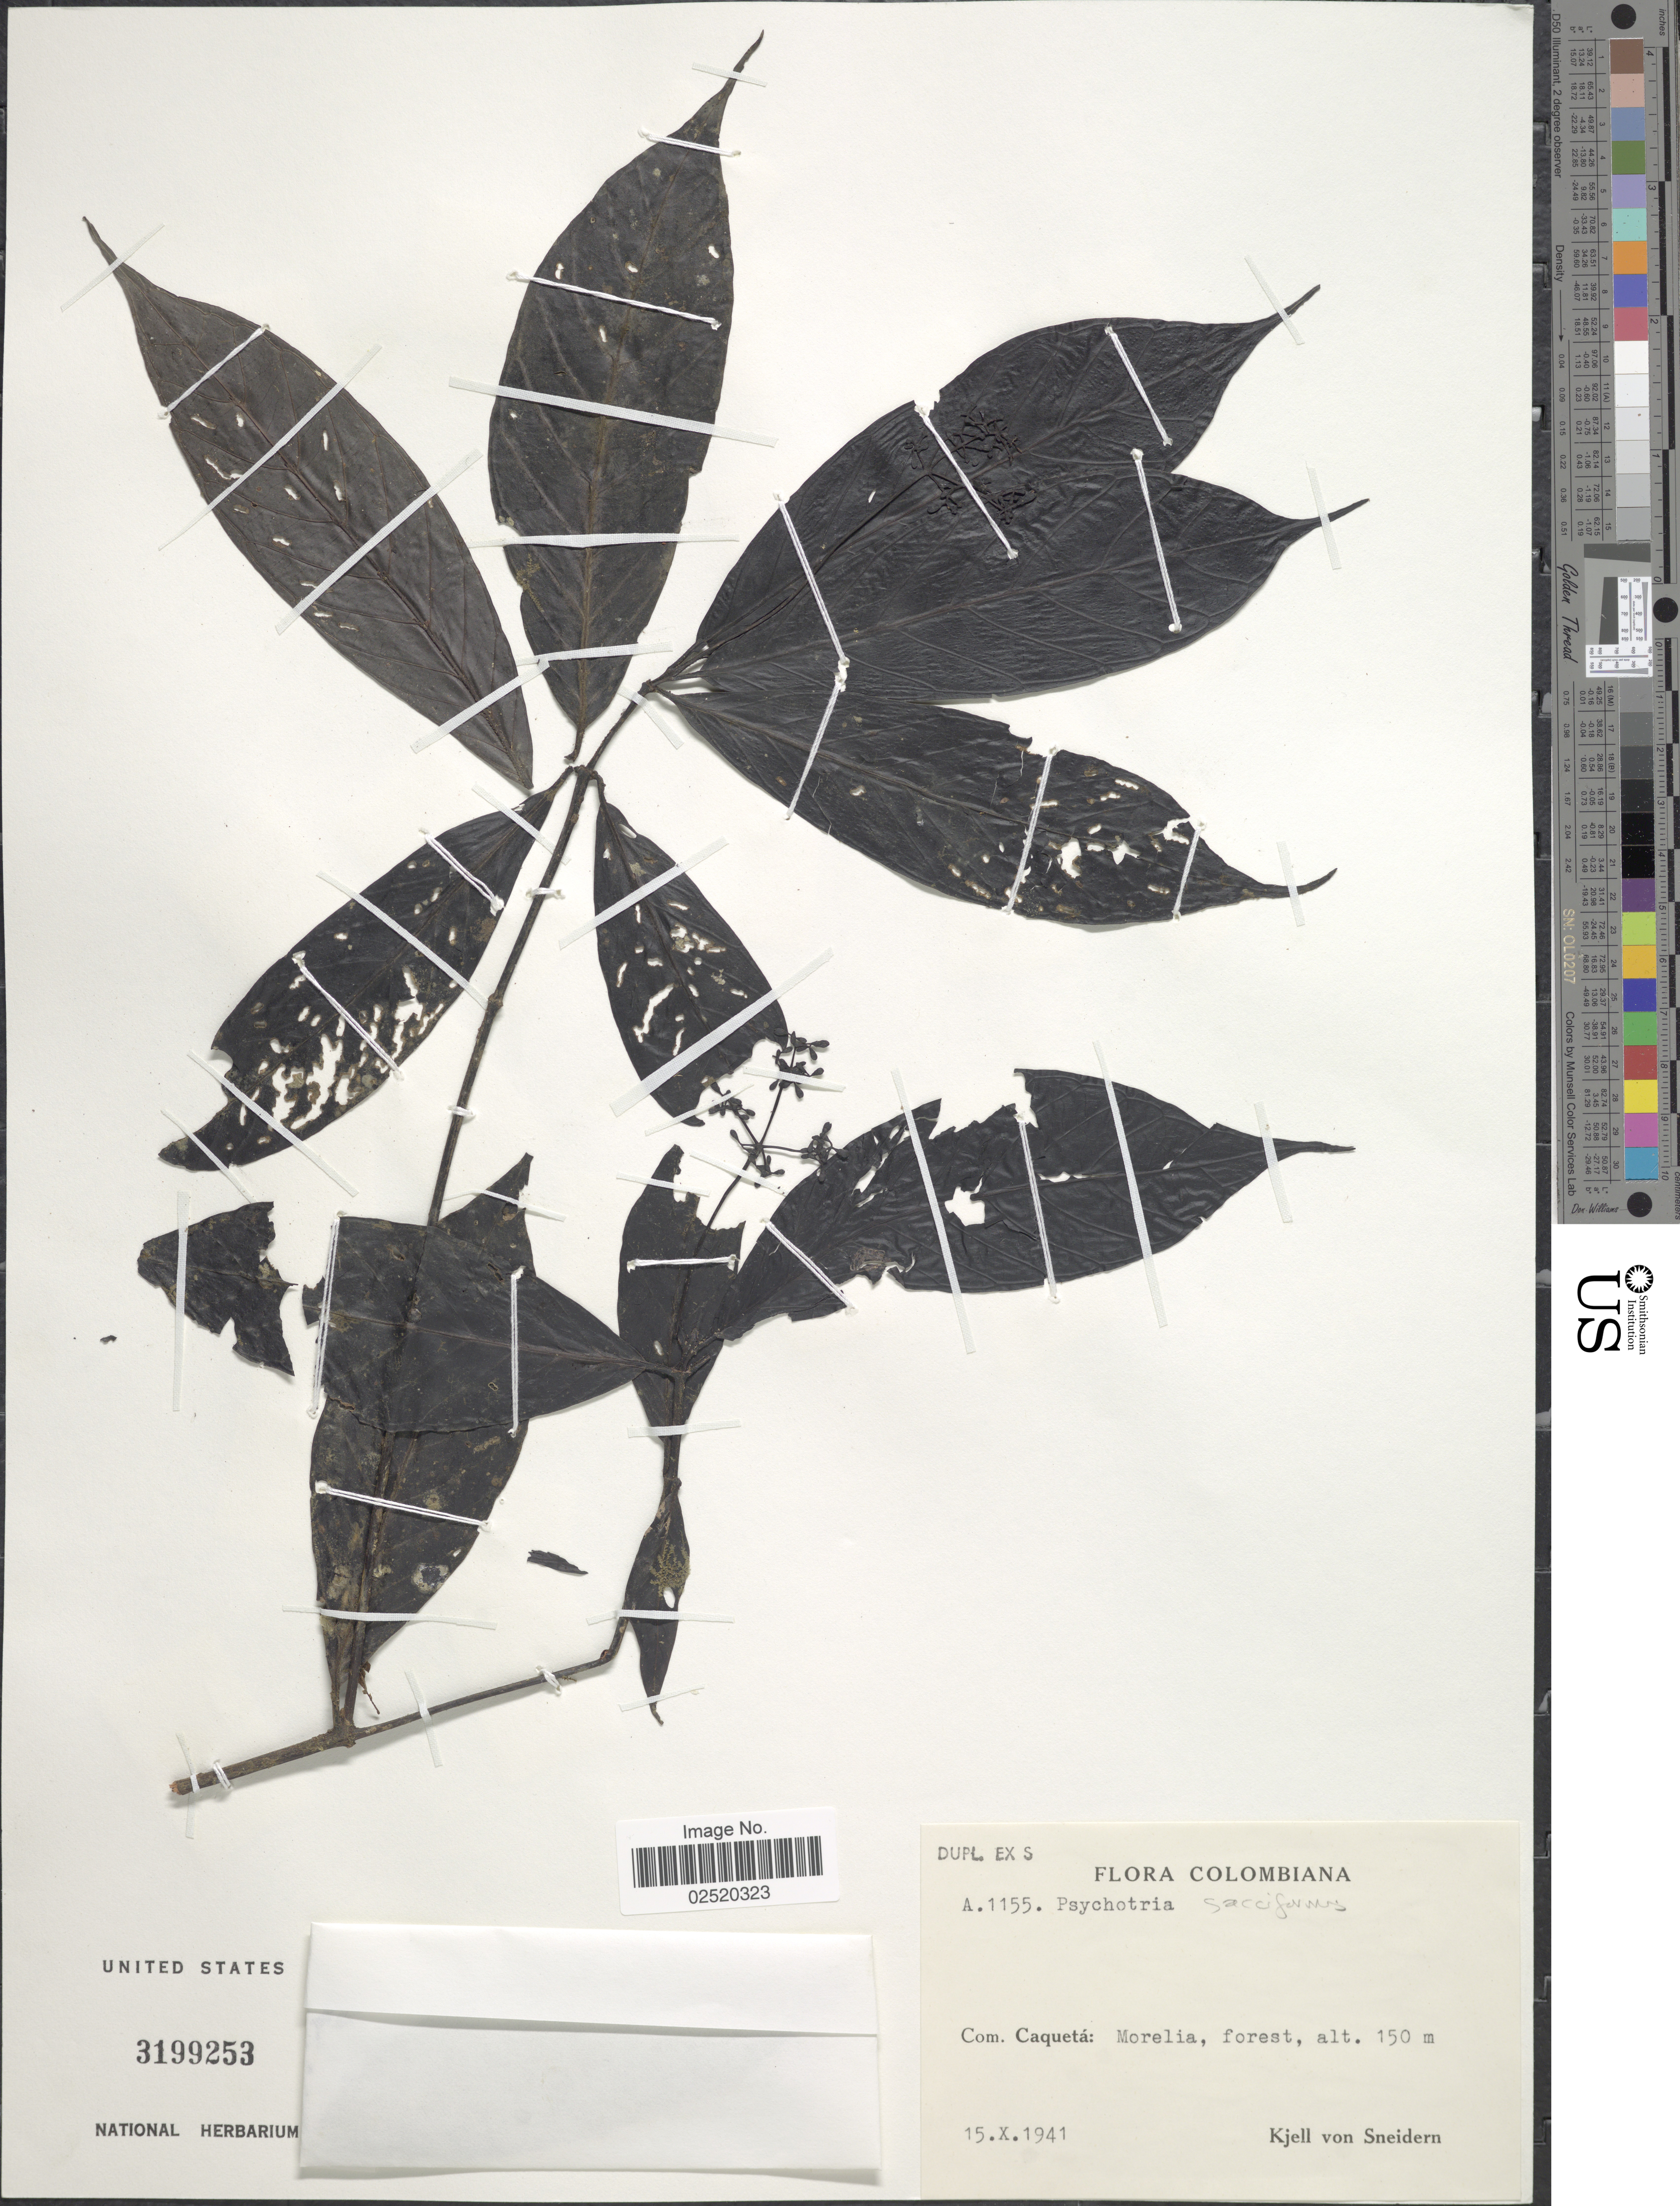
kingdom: Plantae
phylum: Tracheophyta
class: Magnoliopsida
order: Gentianales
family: Rubiaceae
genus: Psychotria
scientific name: Psychotria sacciformis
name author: C.M. Taylor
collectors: K. von Sneidern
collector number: A. 1155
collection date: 1941-10-15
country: Colombia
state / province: Caquetá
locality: Caqueta: Morelia, forest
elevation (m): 150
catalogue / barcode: US 3199253